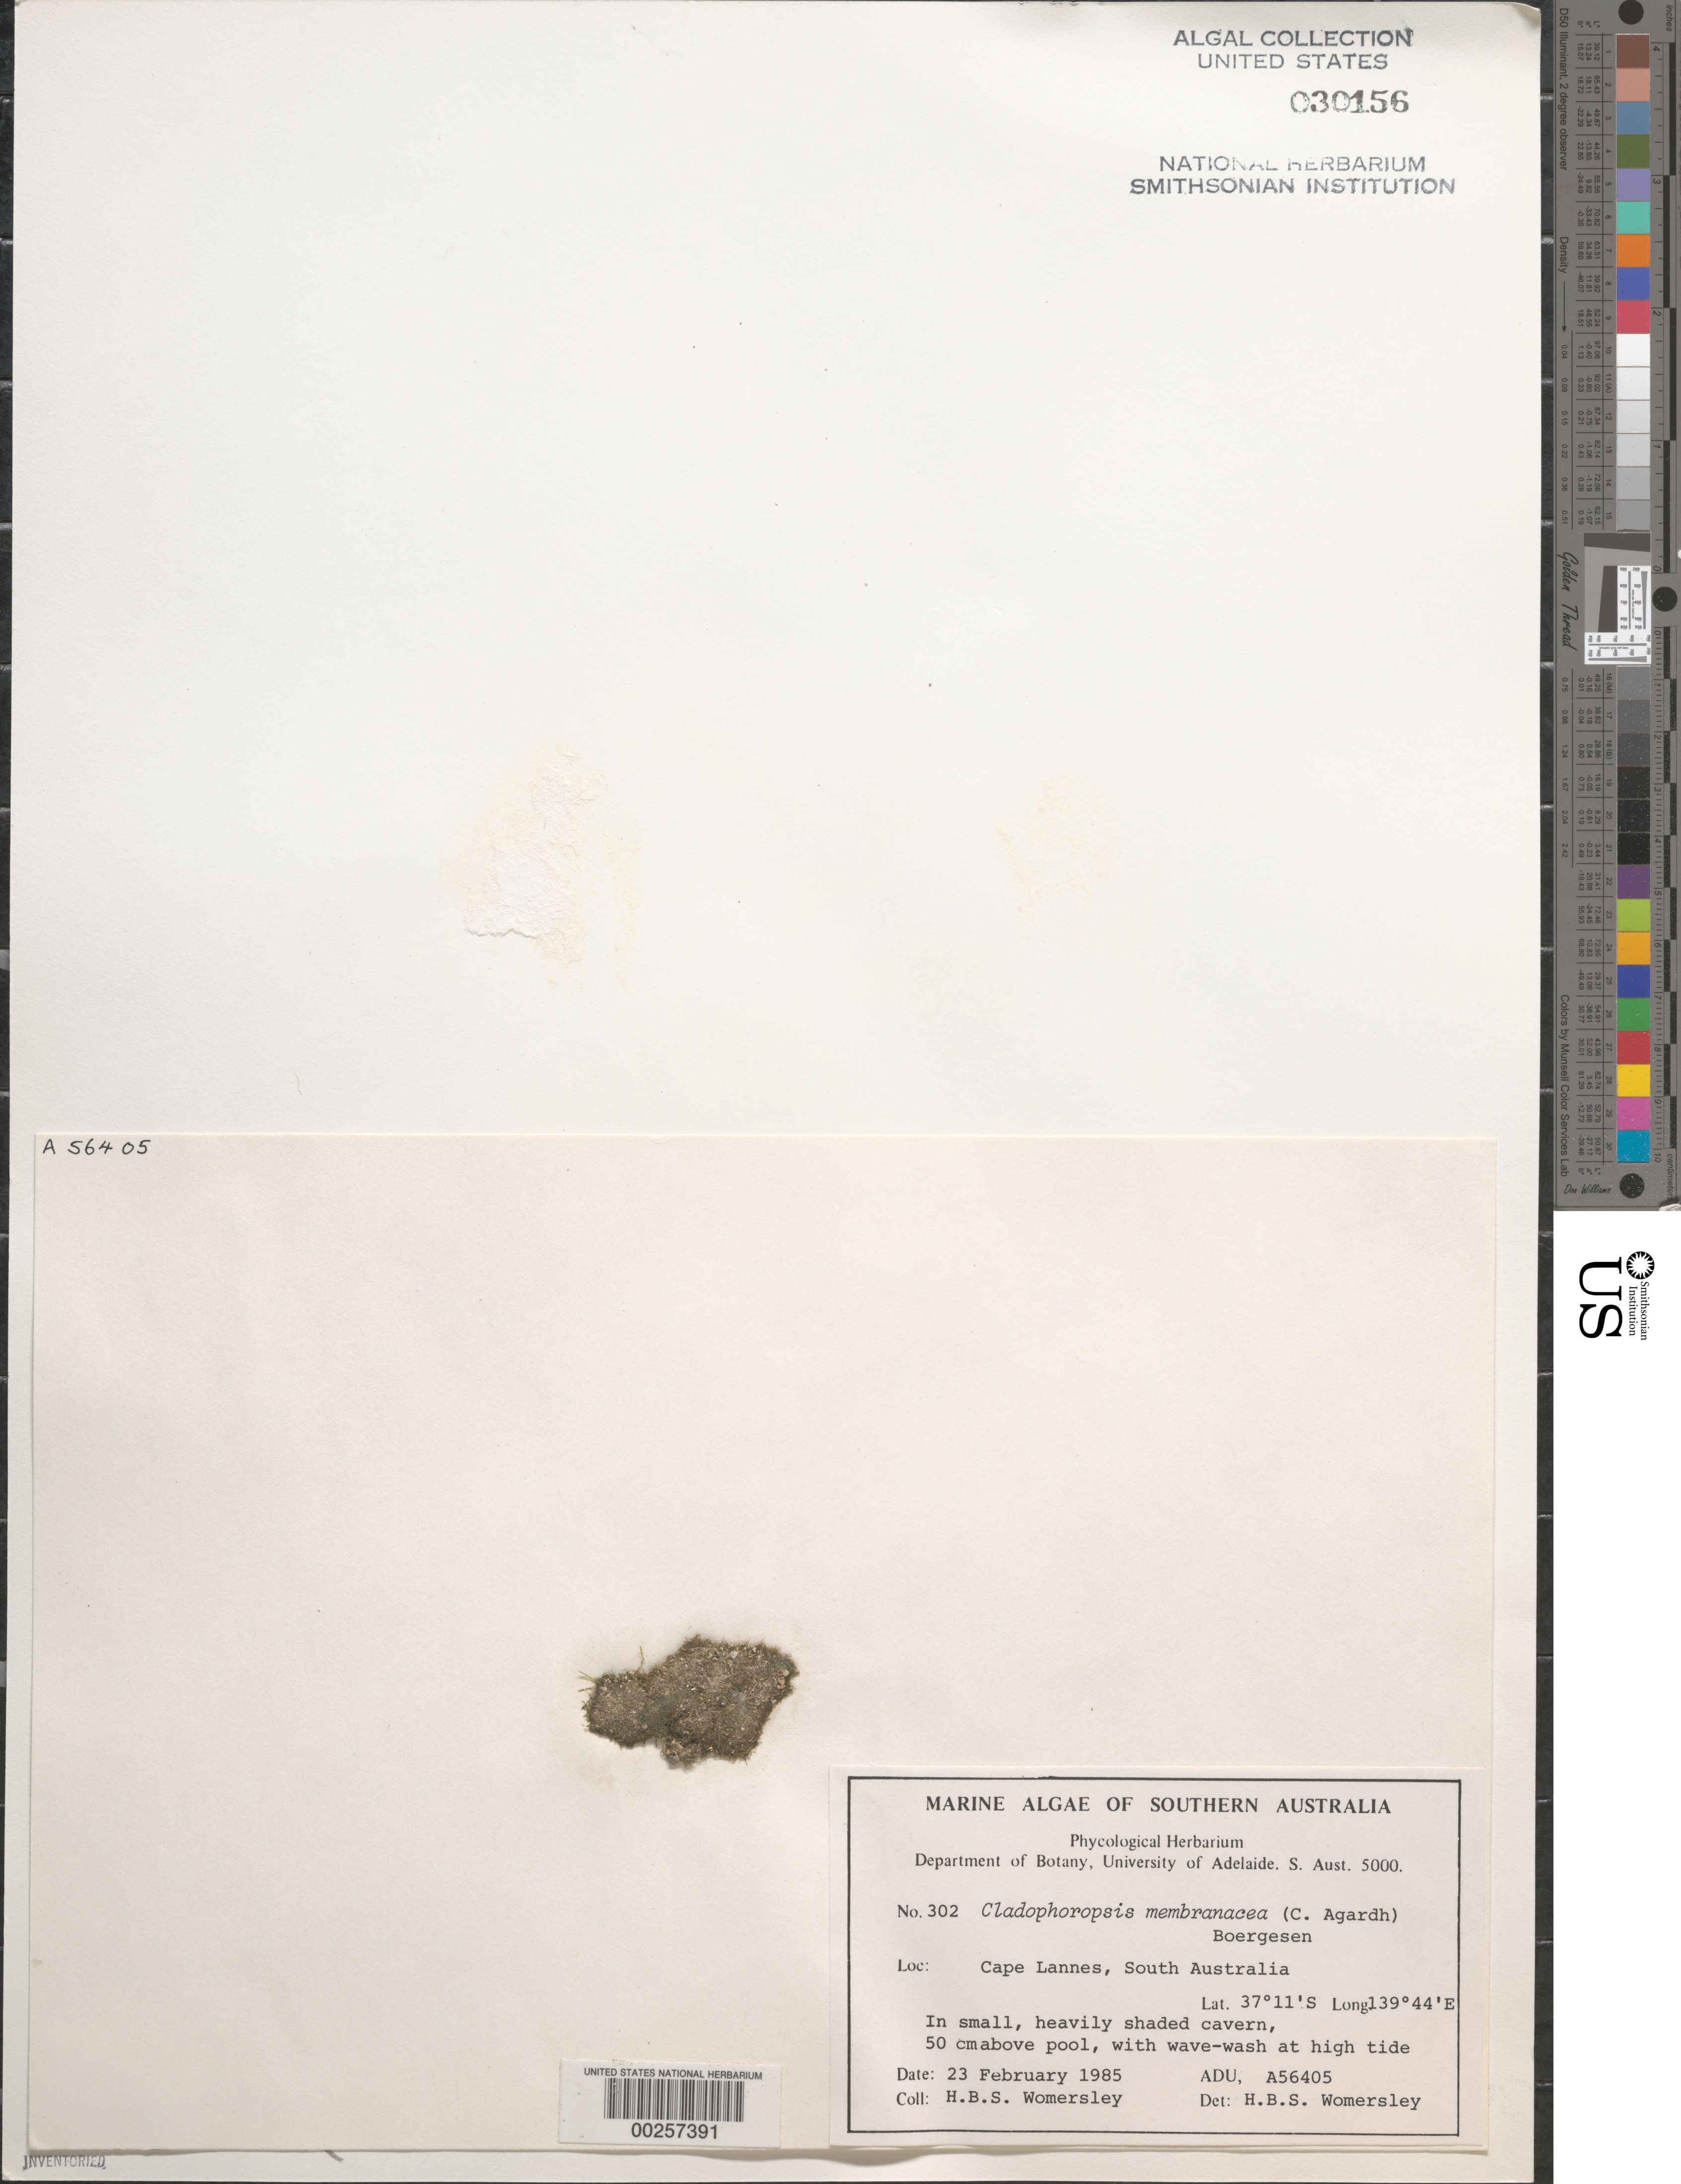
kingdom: Plantae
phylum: Chlorophyta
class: Ulvophyceae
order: Siphonocladales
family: Boodleaceae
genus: Cladophoropsis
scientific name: Cladophoropsis membranacea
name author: (Hofman-Bang) Børgesen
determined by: Womersley, H. B. S.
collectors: H. B. S. Womersley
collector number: ADU A56405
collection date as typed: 23 Feb 1985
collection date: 1985-02-23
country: Australia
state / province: South Australia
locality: Cape lannes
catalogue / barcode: US 30156